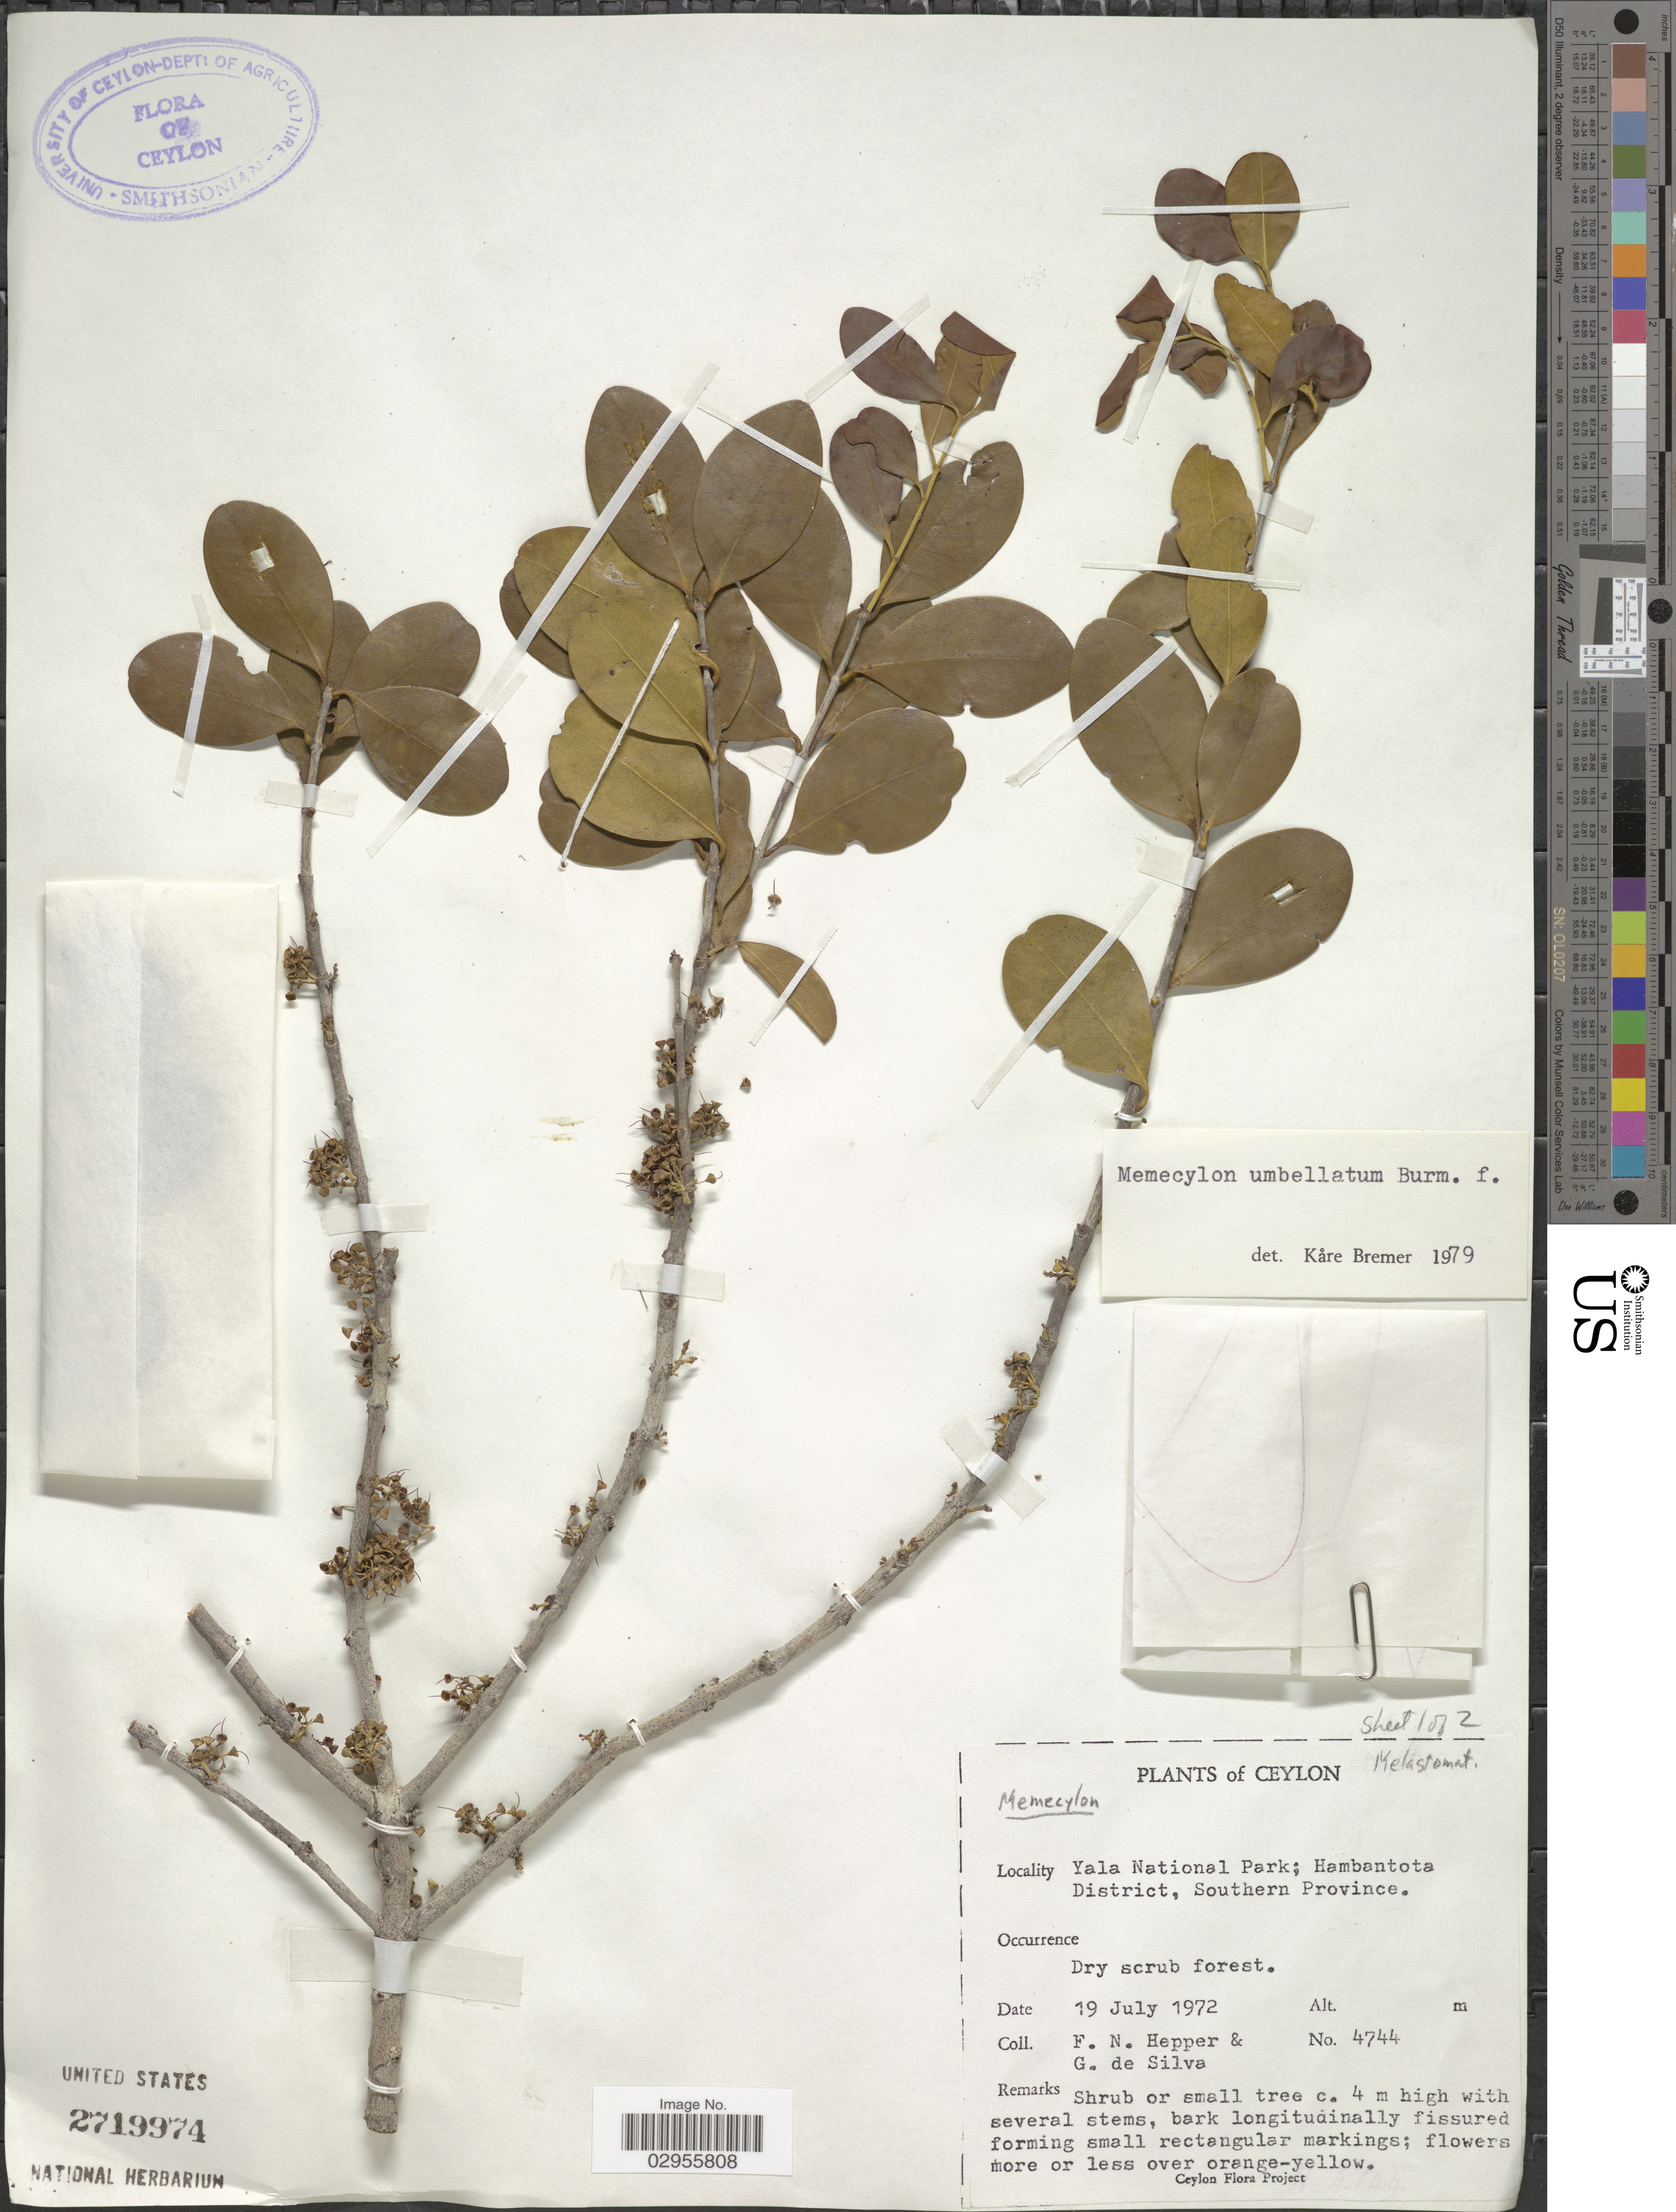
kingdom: Plantae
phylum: Tracheophyta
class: Magnoliopsida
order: Myrtales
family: Melastomataceae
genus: Memecylon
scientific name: Memecylon umbellatum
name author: Burm. f.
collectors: F. Hepper & G. De Silva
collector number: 4744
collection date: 1972-07-19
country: Sri Lanka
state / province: Southern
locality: Ceylon, Yala National Park; Hambantota District.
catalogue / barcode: US 2719974